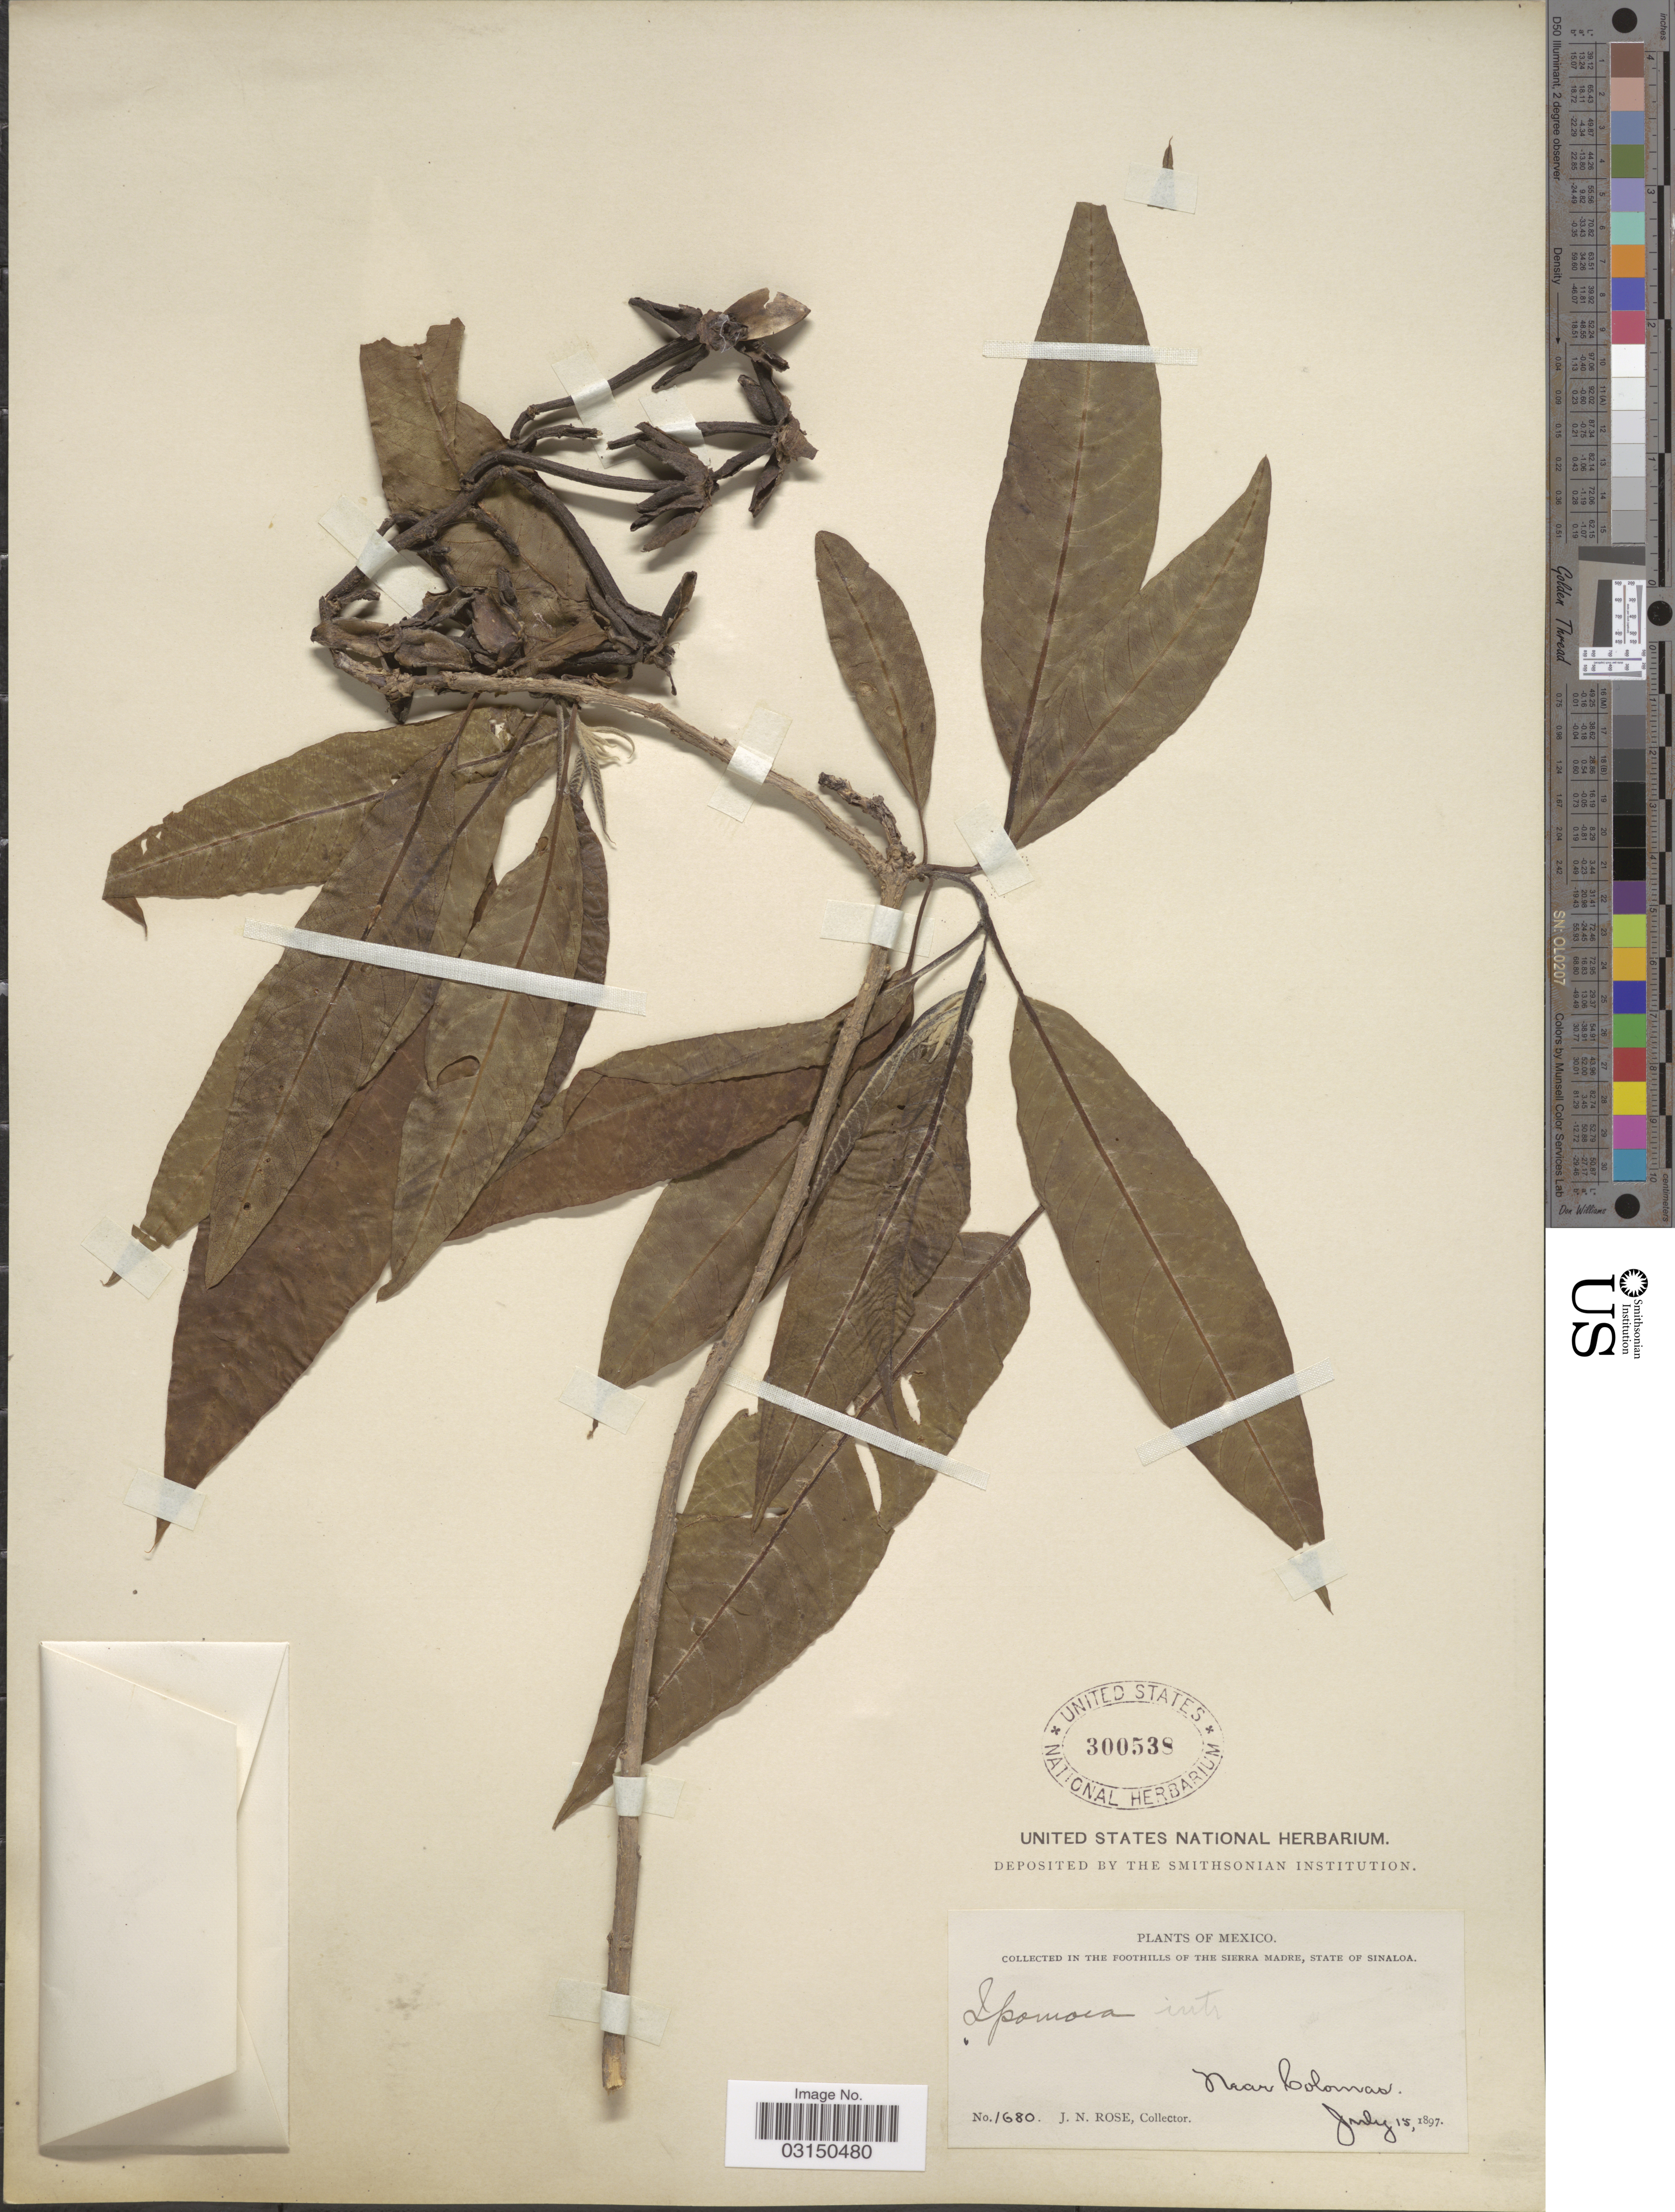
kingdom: Plantae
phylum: Tracheophyta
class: Magnoliopsida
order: Solanales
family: Convolvulaceae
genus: Ipomoea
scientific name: Ipomoea intrapilosa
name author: Rose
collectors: J. N. Rose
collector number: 1680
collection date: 1897-07-15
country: Mexico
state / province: Sinaloa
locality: Collected in the Foothills of the Sierra Madre, State of Sinaloa. Near Colomas.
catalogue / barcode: US 300538